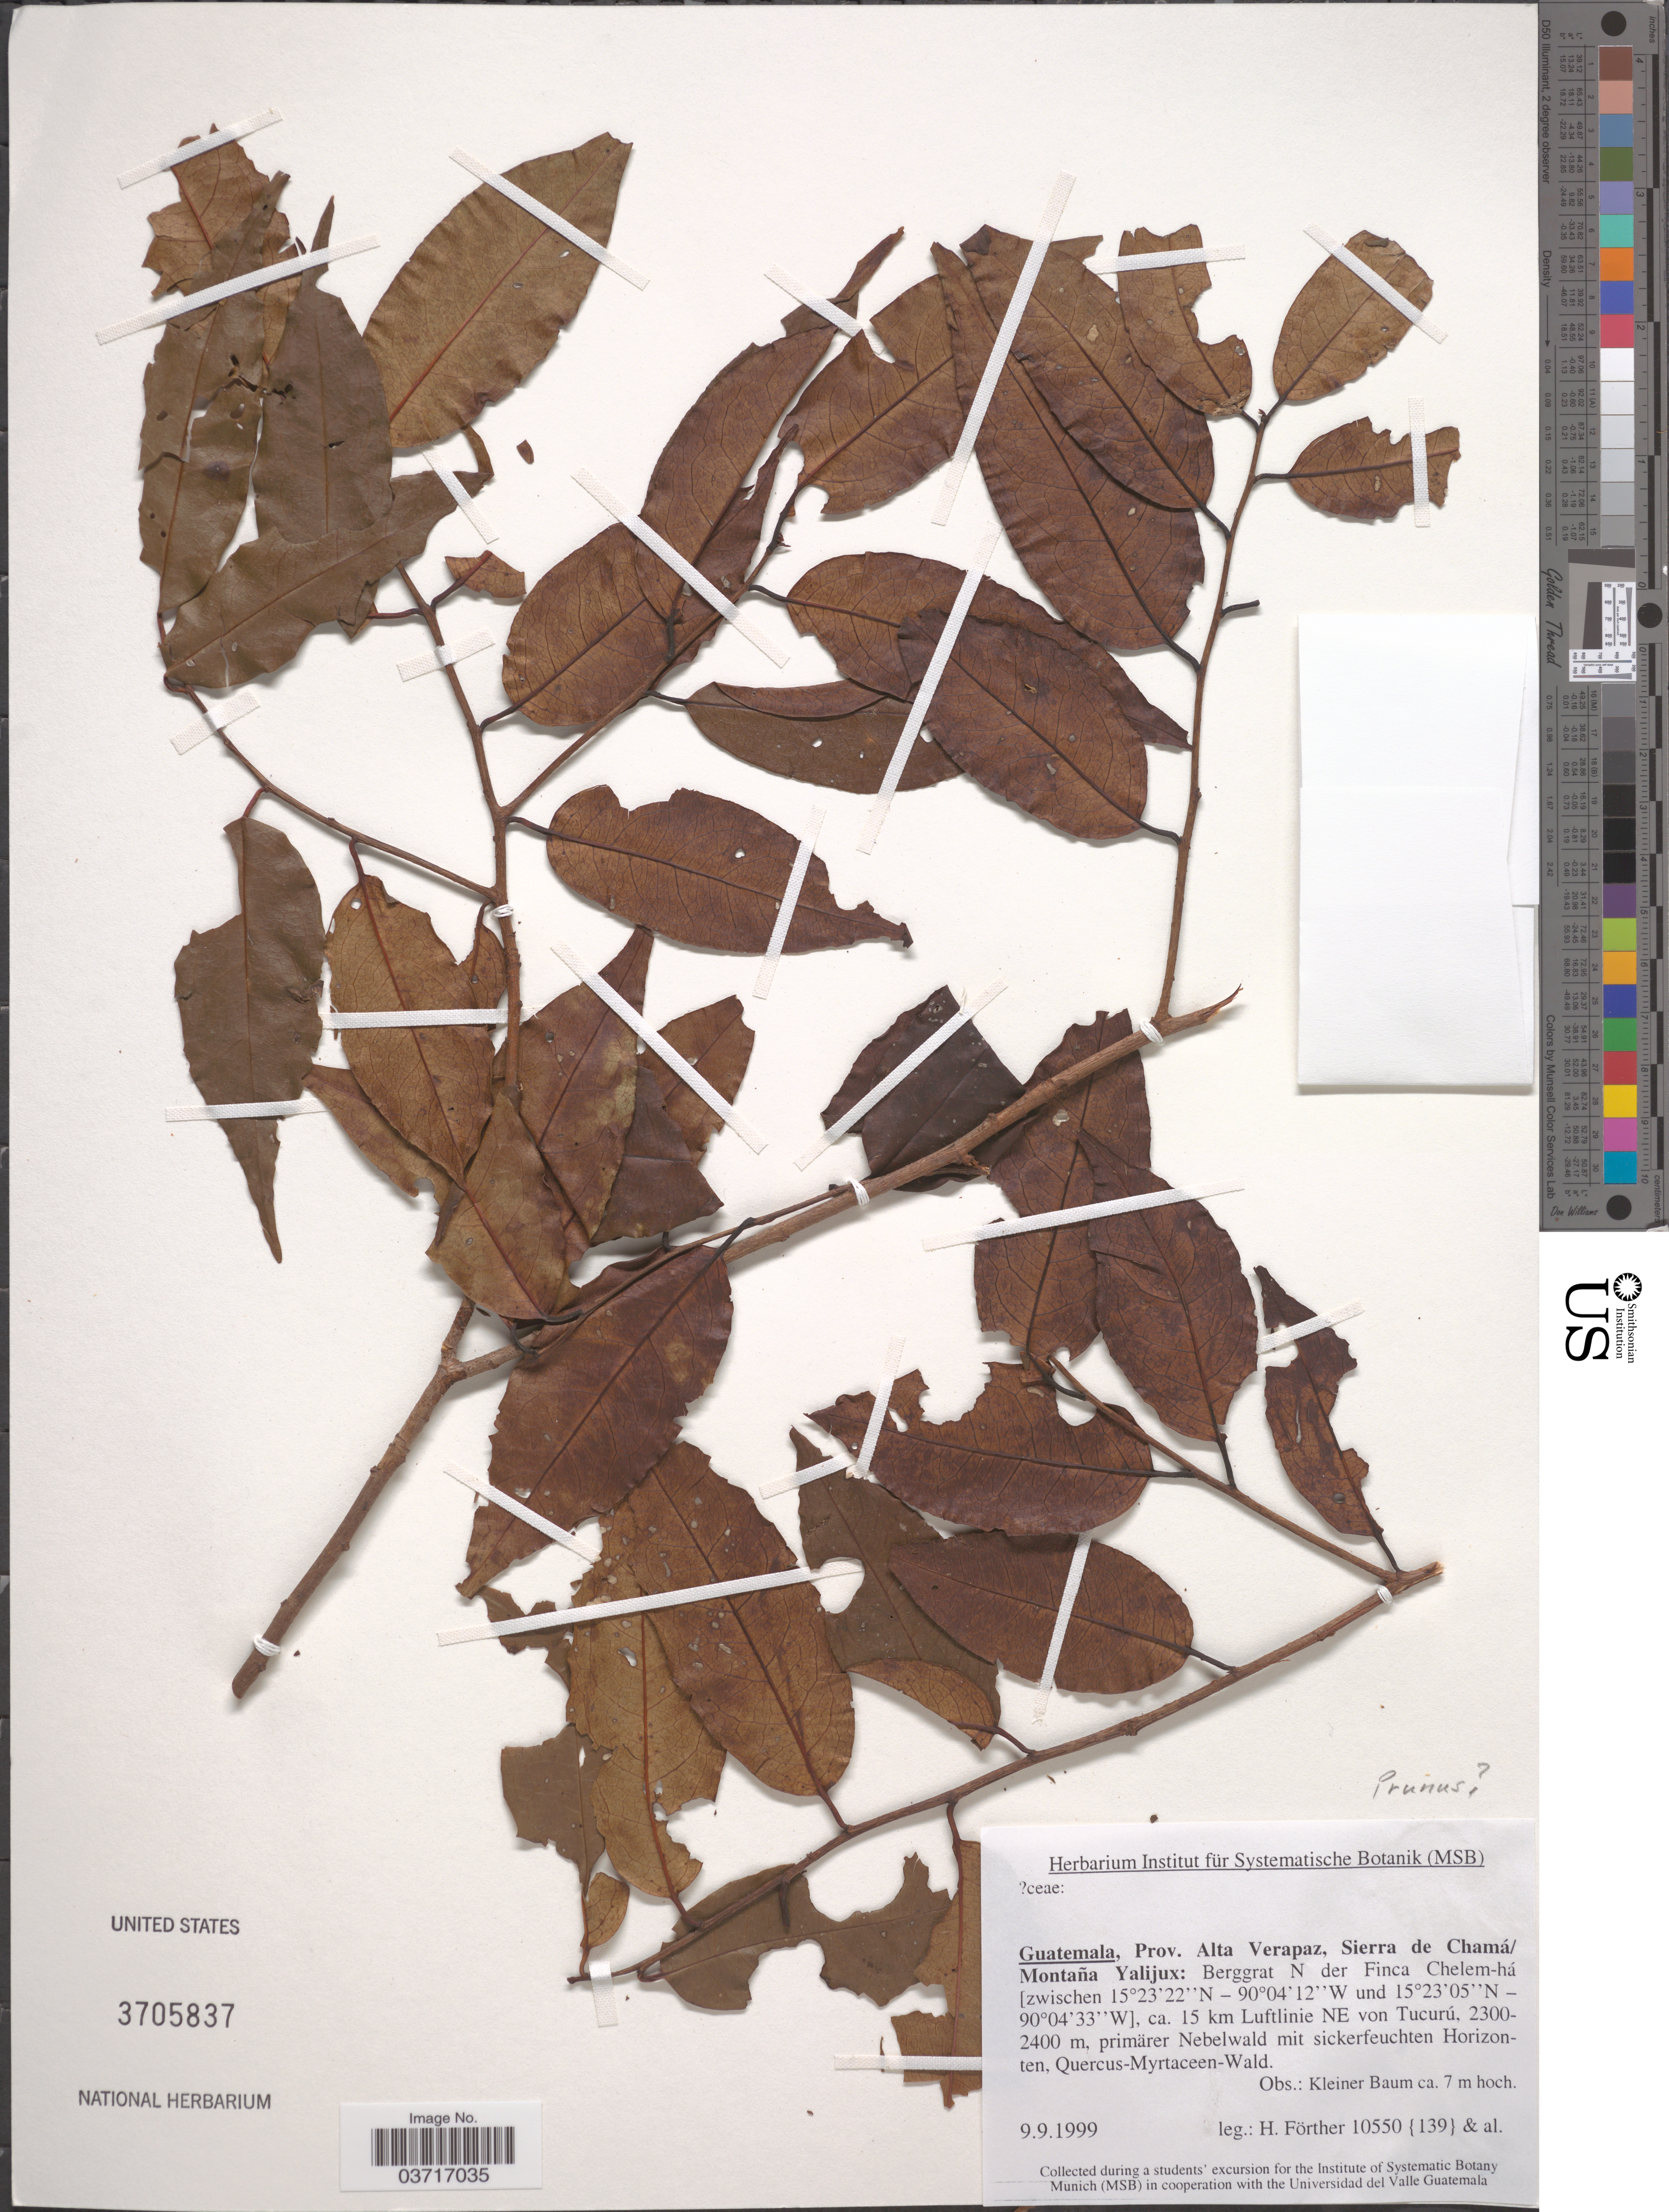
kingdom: Plantae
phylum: Tracheophyta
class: Magnoliopsida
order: Rosales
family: Rosaceae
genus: Prunus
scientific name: Prunus sp.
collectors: H. Förther & et al.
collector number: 10550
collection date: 1999-09-09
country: Guatemala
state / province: Alta Verapaz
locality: Sierra de Chamá/Montaña Yalijux: Berggrat N der Finca Chelem-há., ca. 15 km Luftlinie NE von Tucurú, Nebelwald mit sickerfeuchten Horizonten.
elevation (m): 2300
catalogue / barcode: US 3705837